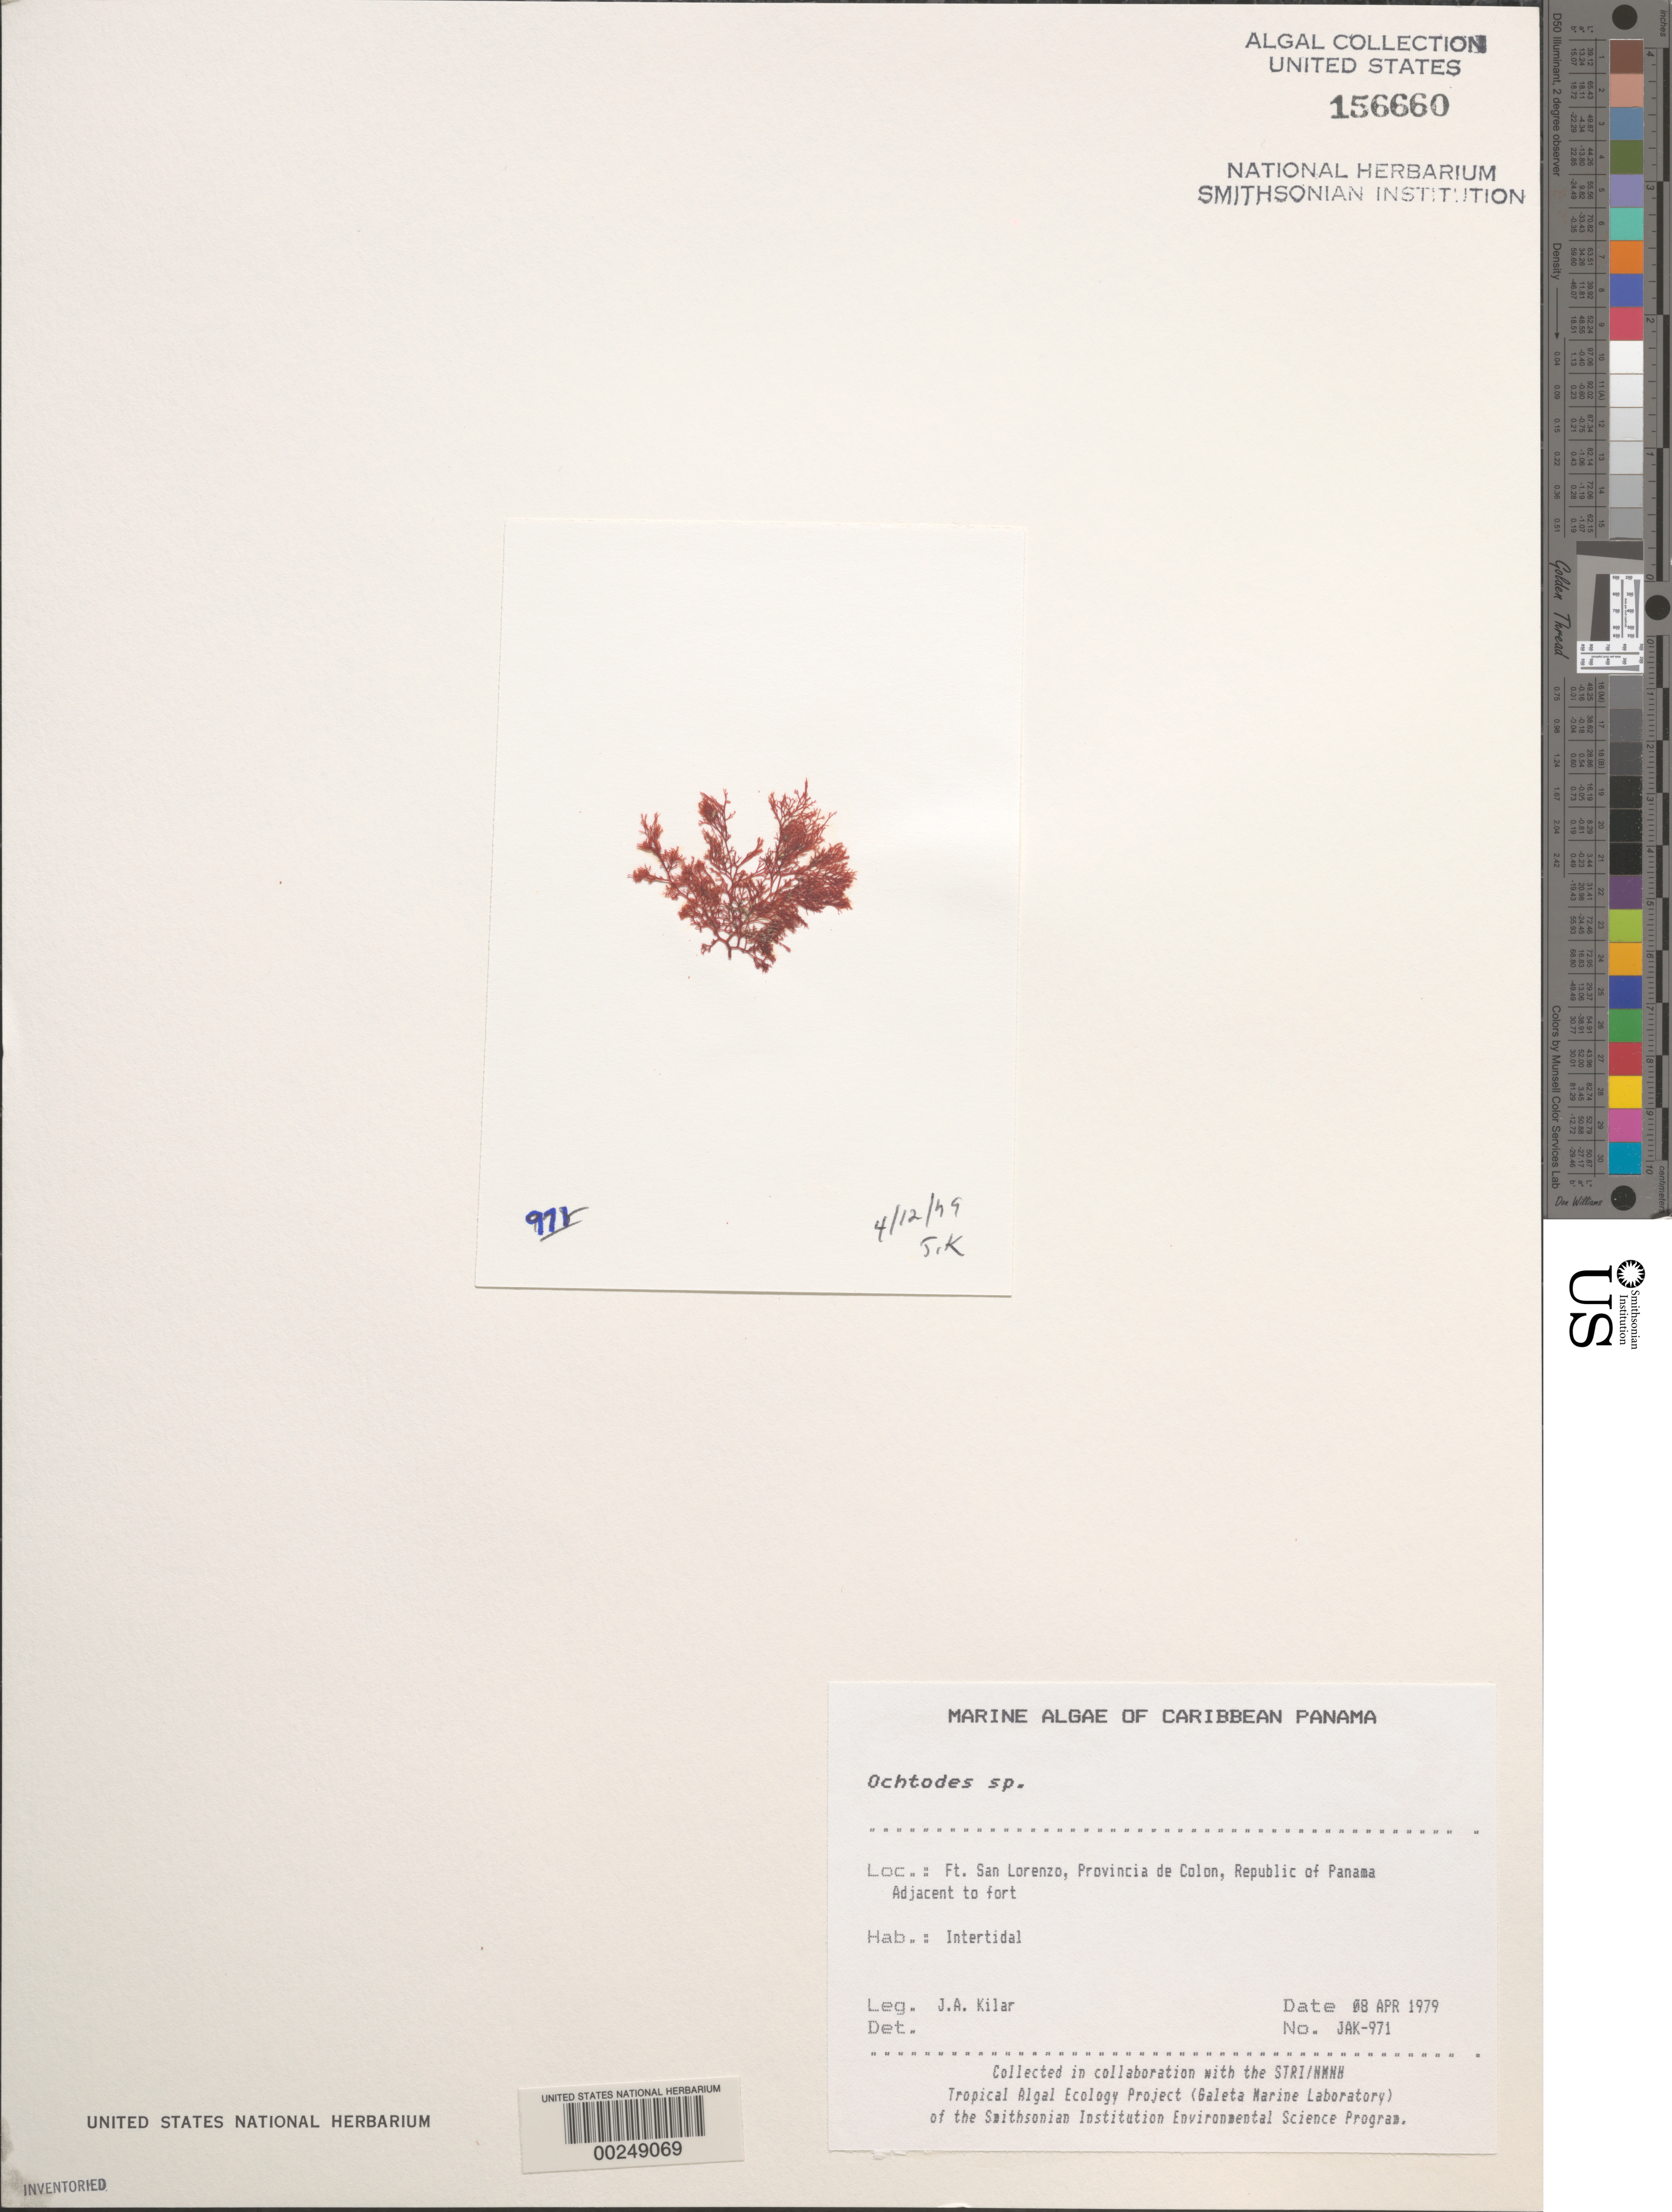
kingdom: Plantae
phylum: Rhodophyta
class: Florideophyceae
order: Gigartinales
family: Rhizophyllidaceae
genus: Ochtodes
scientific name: Ochtodes sp.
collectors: J. A. Kilar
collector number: JAK-971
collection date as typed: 08 Apr 1979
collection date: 1979-04-08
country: Panama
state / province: Colón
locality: Fort San Lorenzo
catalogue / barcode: US 156660